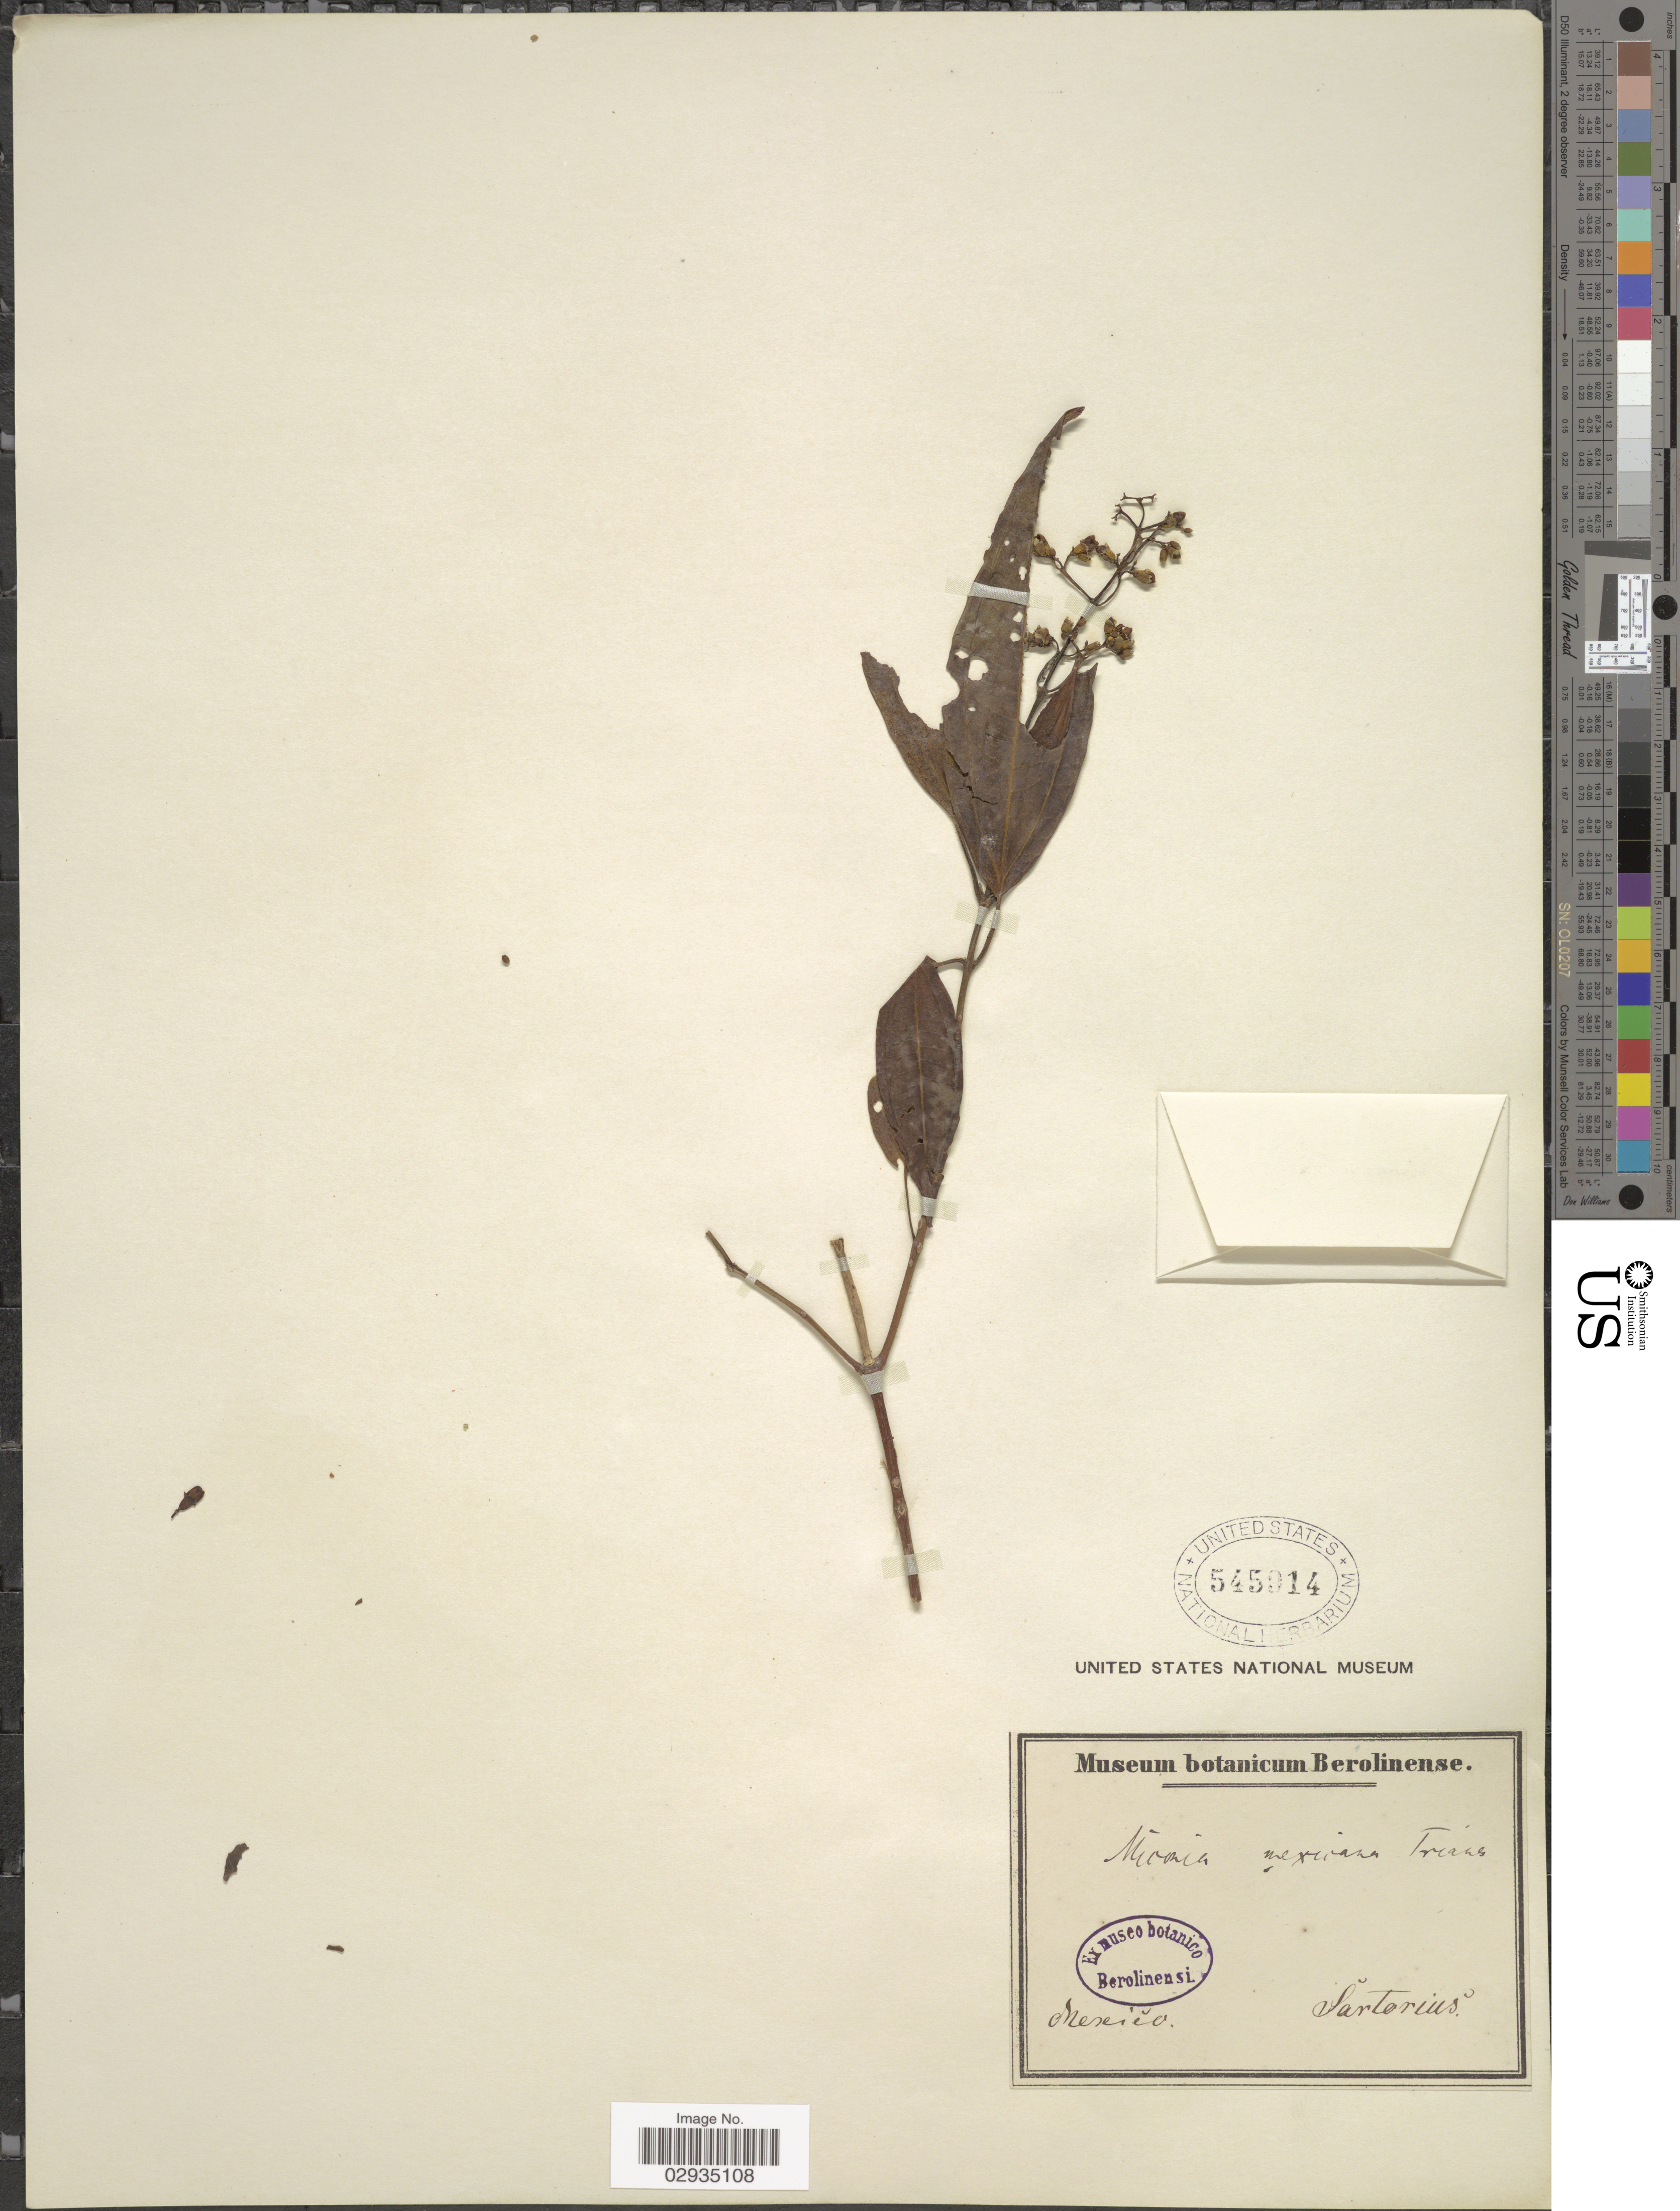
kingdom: Plantae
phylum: Tracheophyta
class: Magnoliopsida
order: Myrtales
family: Melastomataceae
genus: Miconia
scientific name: Miconia mexicana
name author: (Bonpl.) Naudin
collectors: -. Sartorius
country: Mexico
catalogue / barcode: US 545914